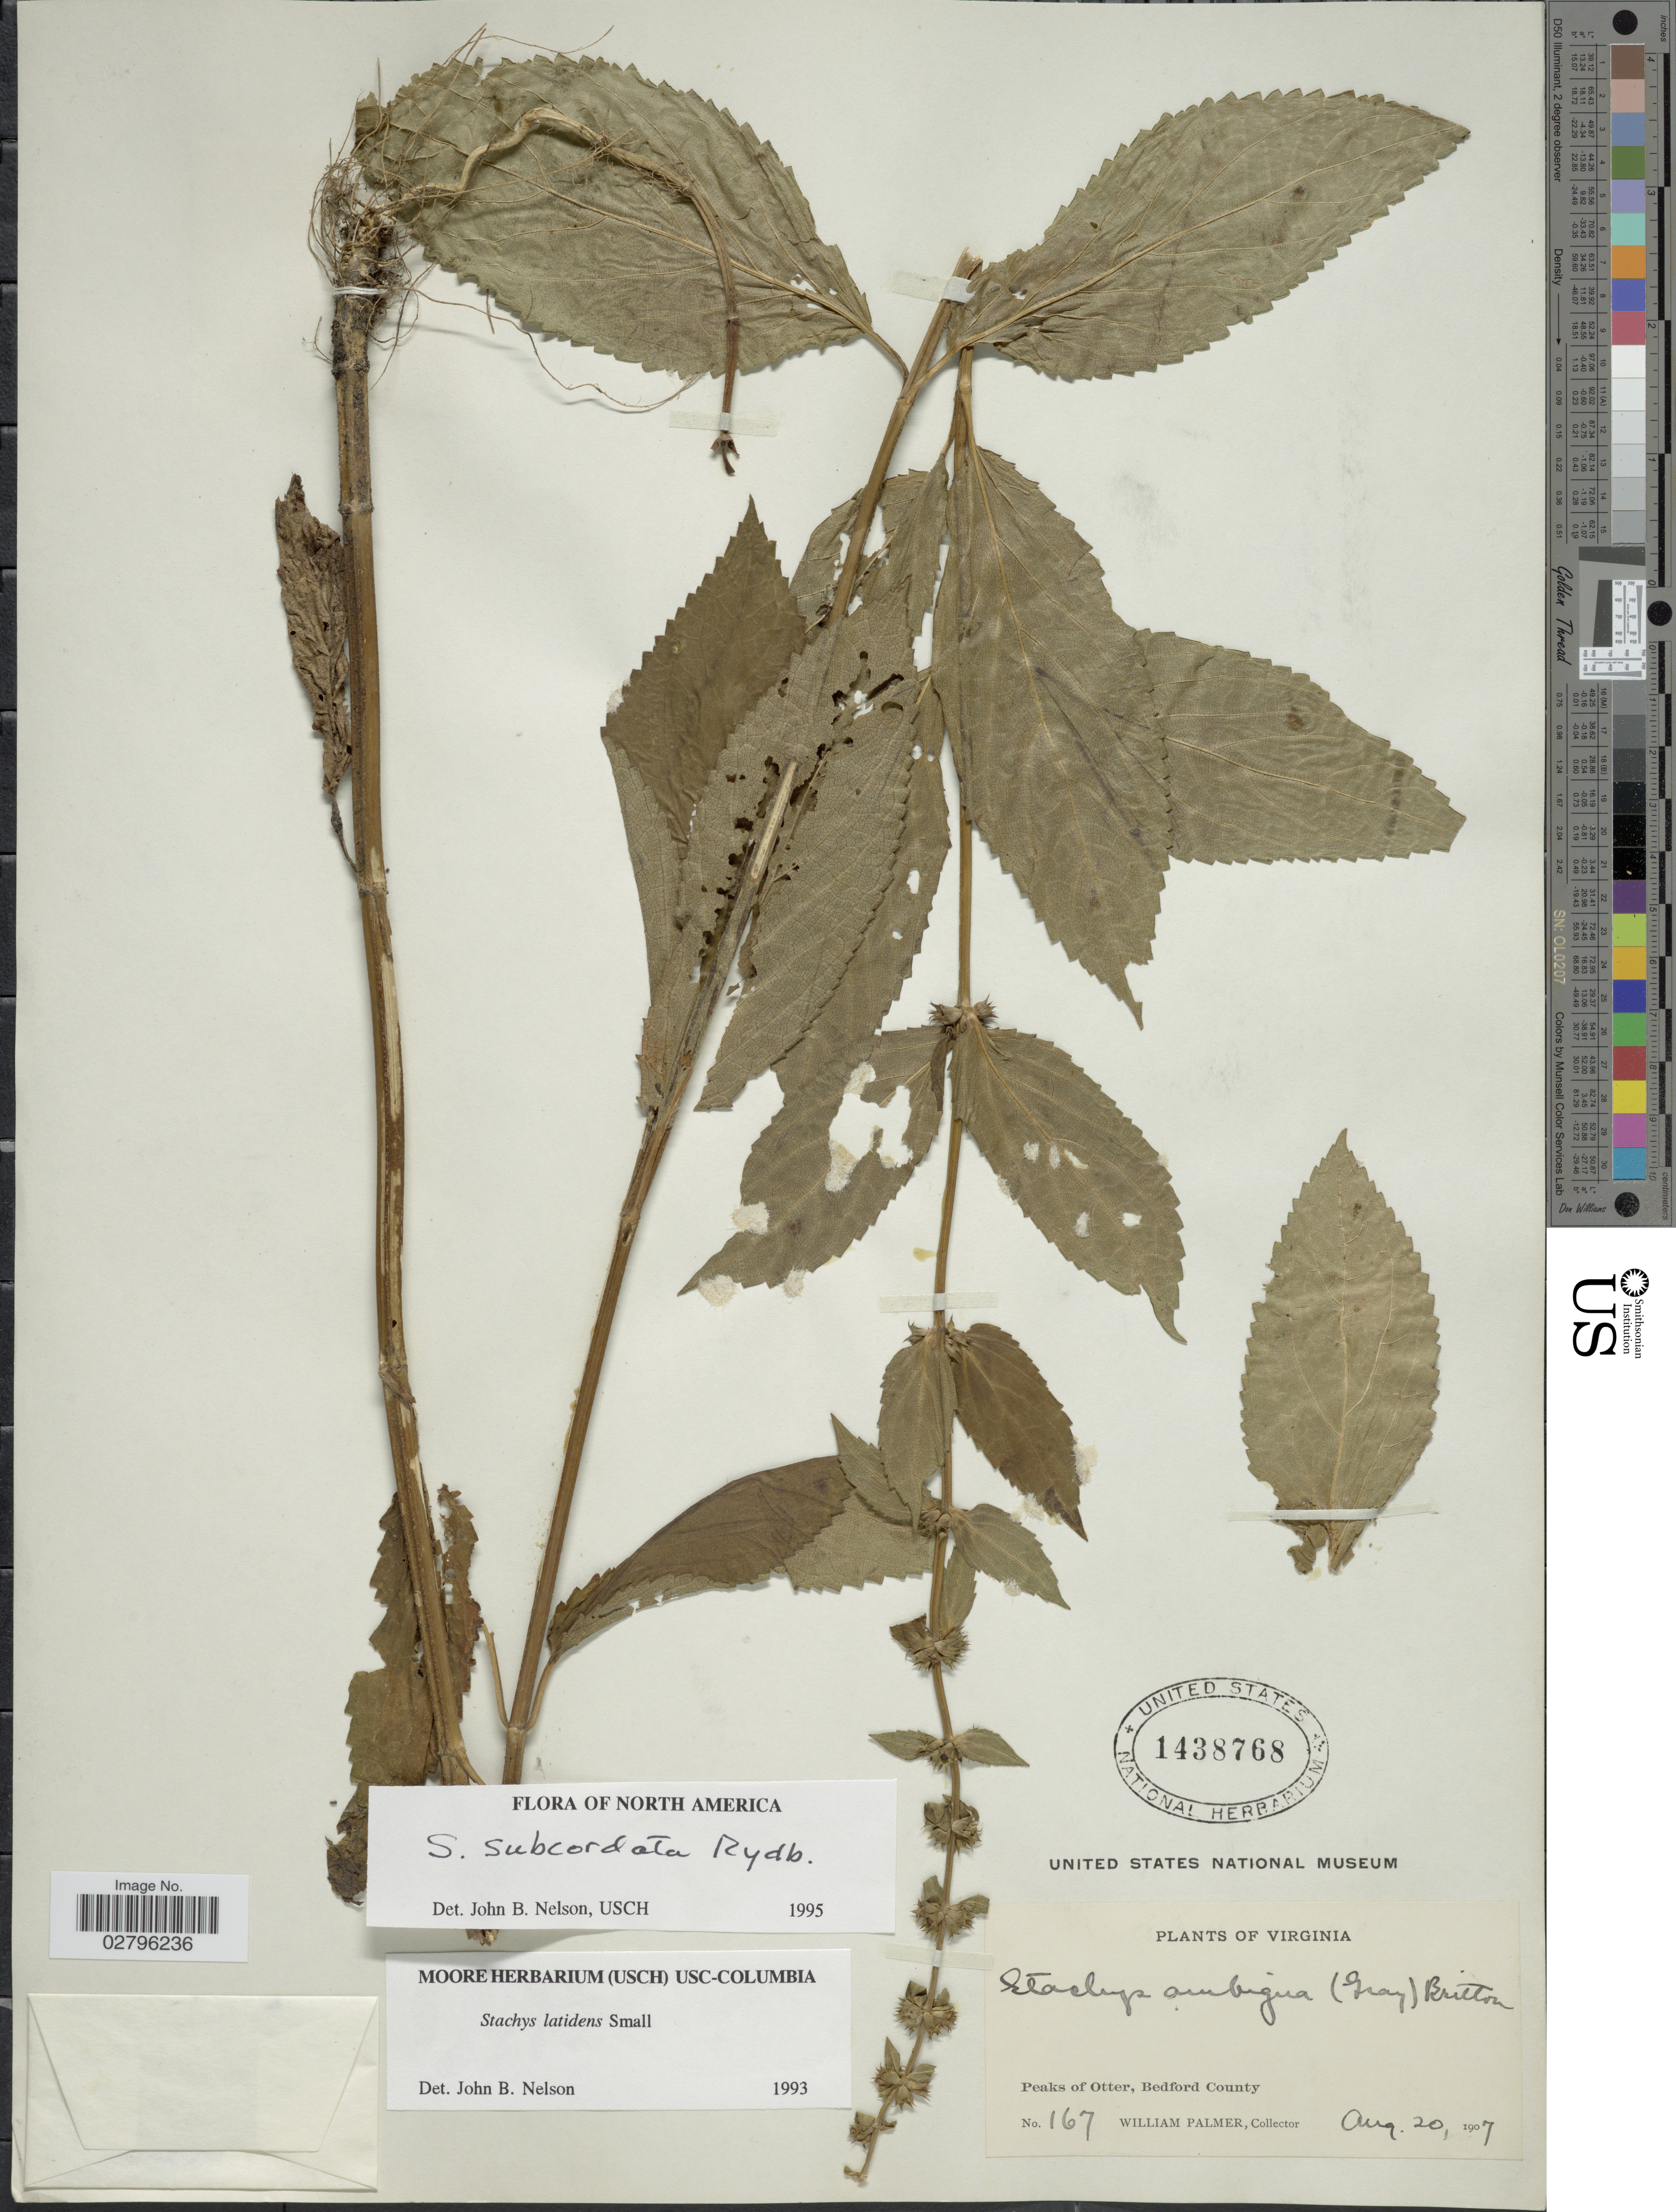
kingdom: Plantae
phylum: Tracheophyta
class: Magnoliopsida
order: Lamiales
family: Lamiaceae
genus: Stachys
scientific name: Stachys cordata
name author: Riddell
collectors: W. Palmer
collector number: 167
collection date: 1907-08-20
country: United States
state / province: Virginia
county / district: Bedford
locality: Peaks of Otter, Bedford County.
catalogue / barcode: US 1438768